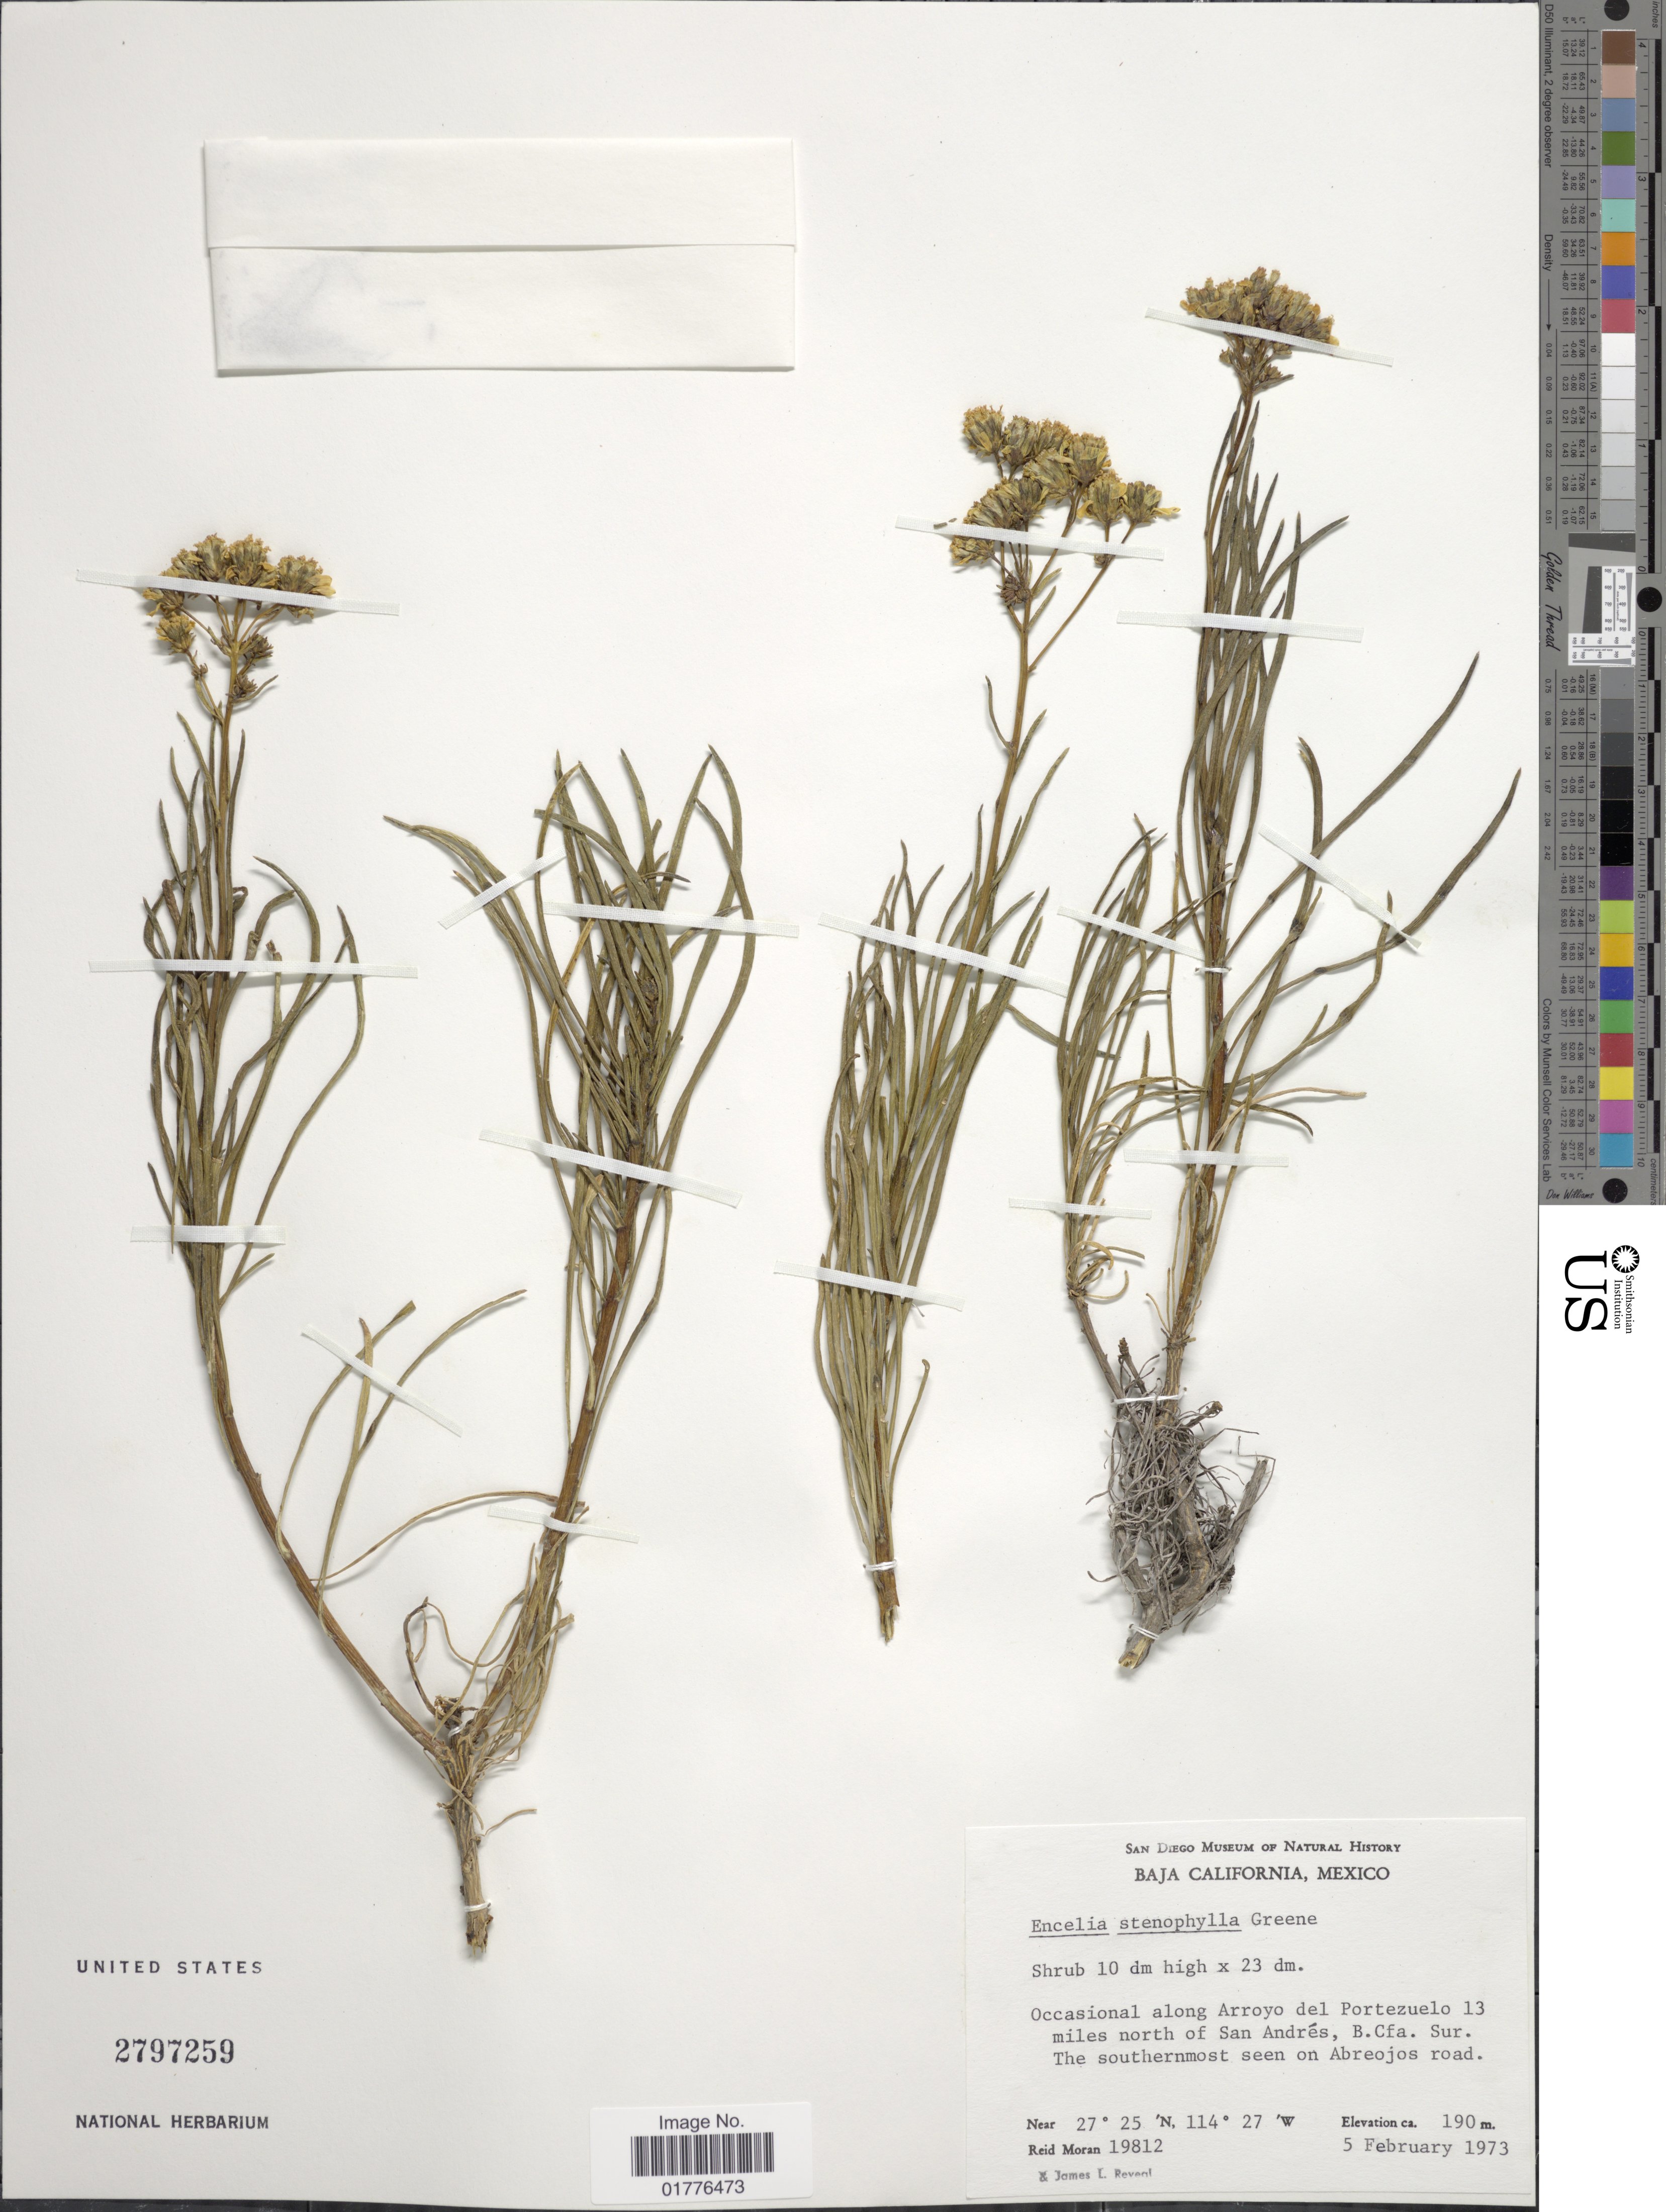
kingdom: Plantae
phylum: Tracheophyta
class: Magnoliopsida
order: Asterales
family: Asteraceae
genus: Encelia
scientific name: Encelia stenophylla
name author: Greene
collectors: R. V. Moran & J. L. Reveal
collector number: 19812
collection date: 1973-02-05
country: Mexico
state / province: Baja California Sur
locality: Along Arroyo del Portozuelo 13 miles north of San Andrés. The southernmost seen on Abreojos road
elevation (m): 190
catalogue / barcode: US 2797259